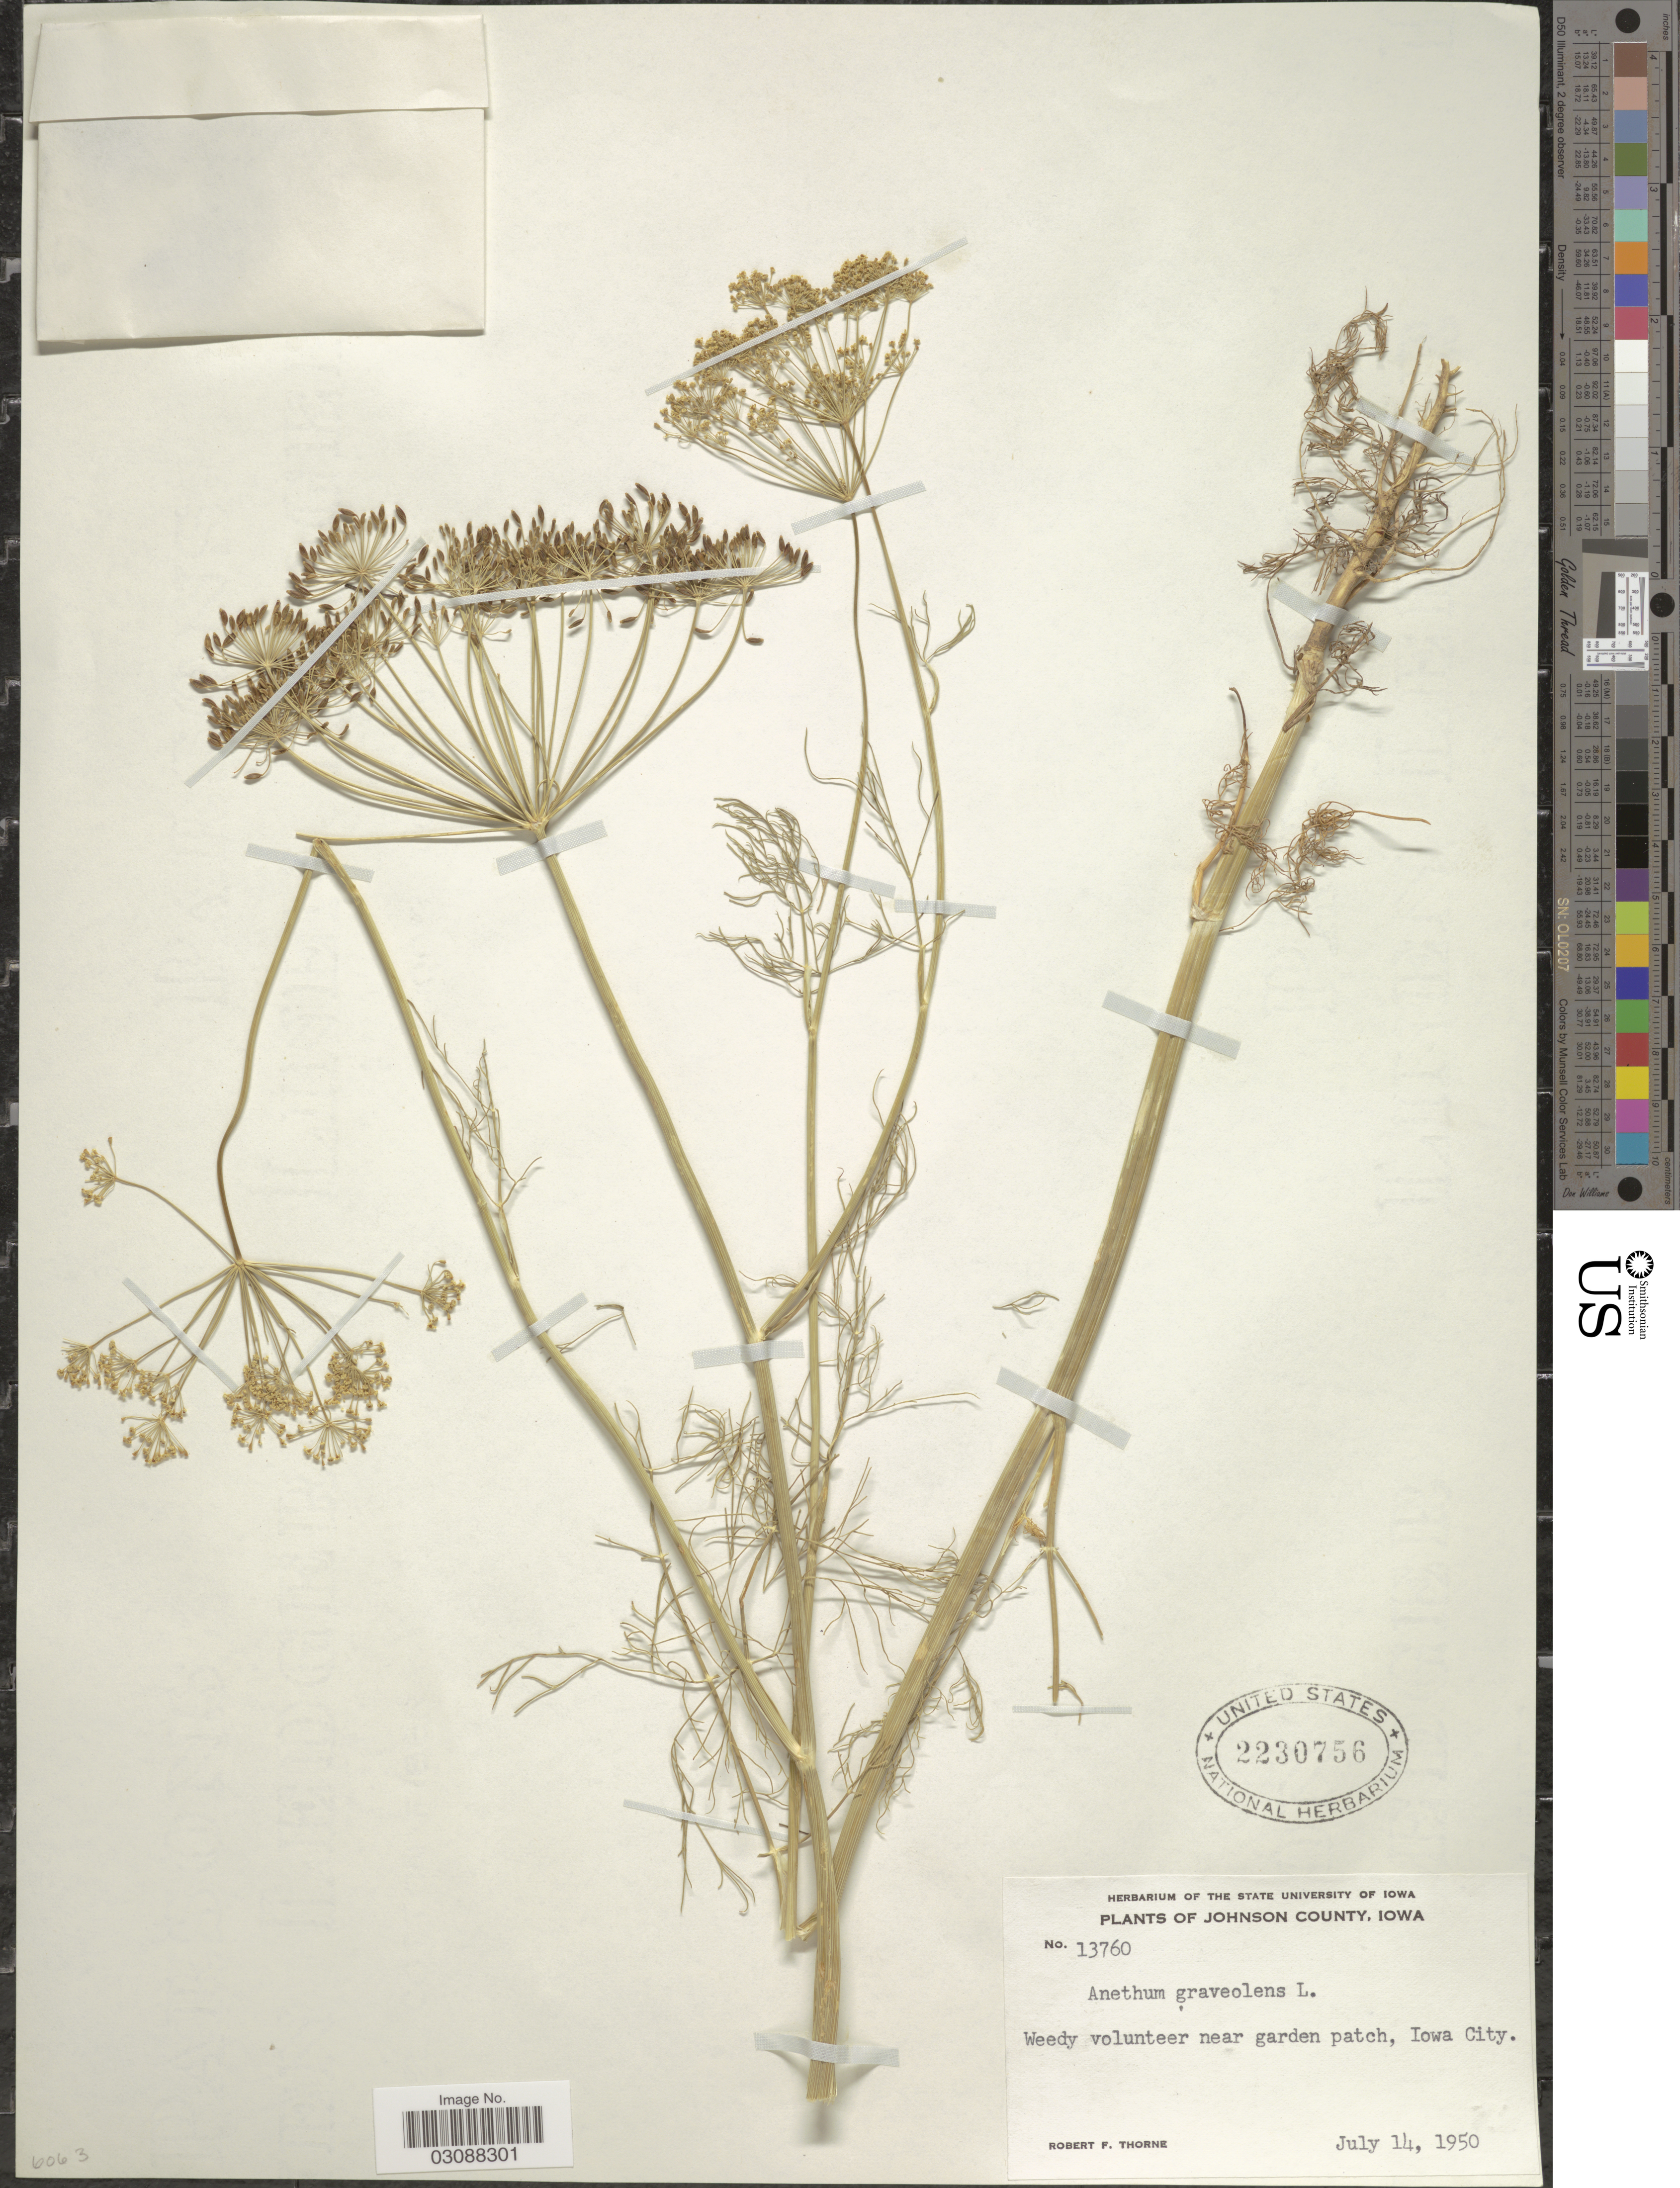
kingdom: Plantae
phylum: Tracheophyta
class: Magnoliopsida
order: Apiales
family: Apiaceae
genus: Anethum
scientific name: Anethum graveolens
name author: L.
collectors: R. F. Thorne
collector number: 13760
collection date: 1950-07-14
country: United States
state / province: Iowa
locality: Johnson County. Iowa City.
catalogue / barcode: US 2230756